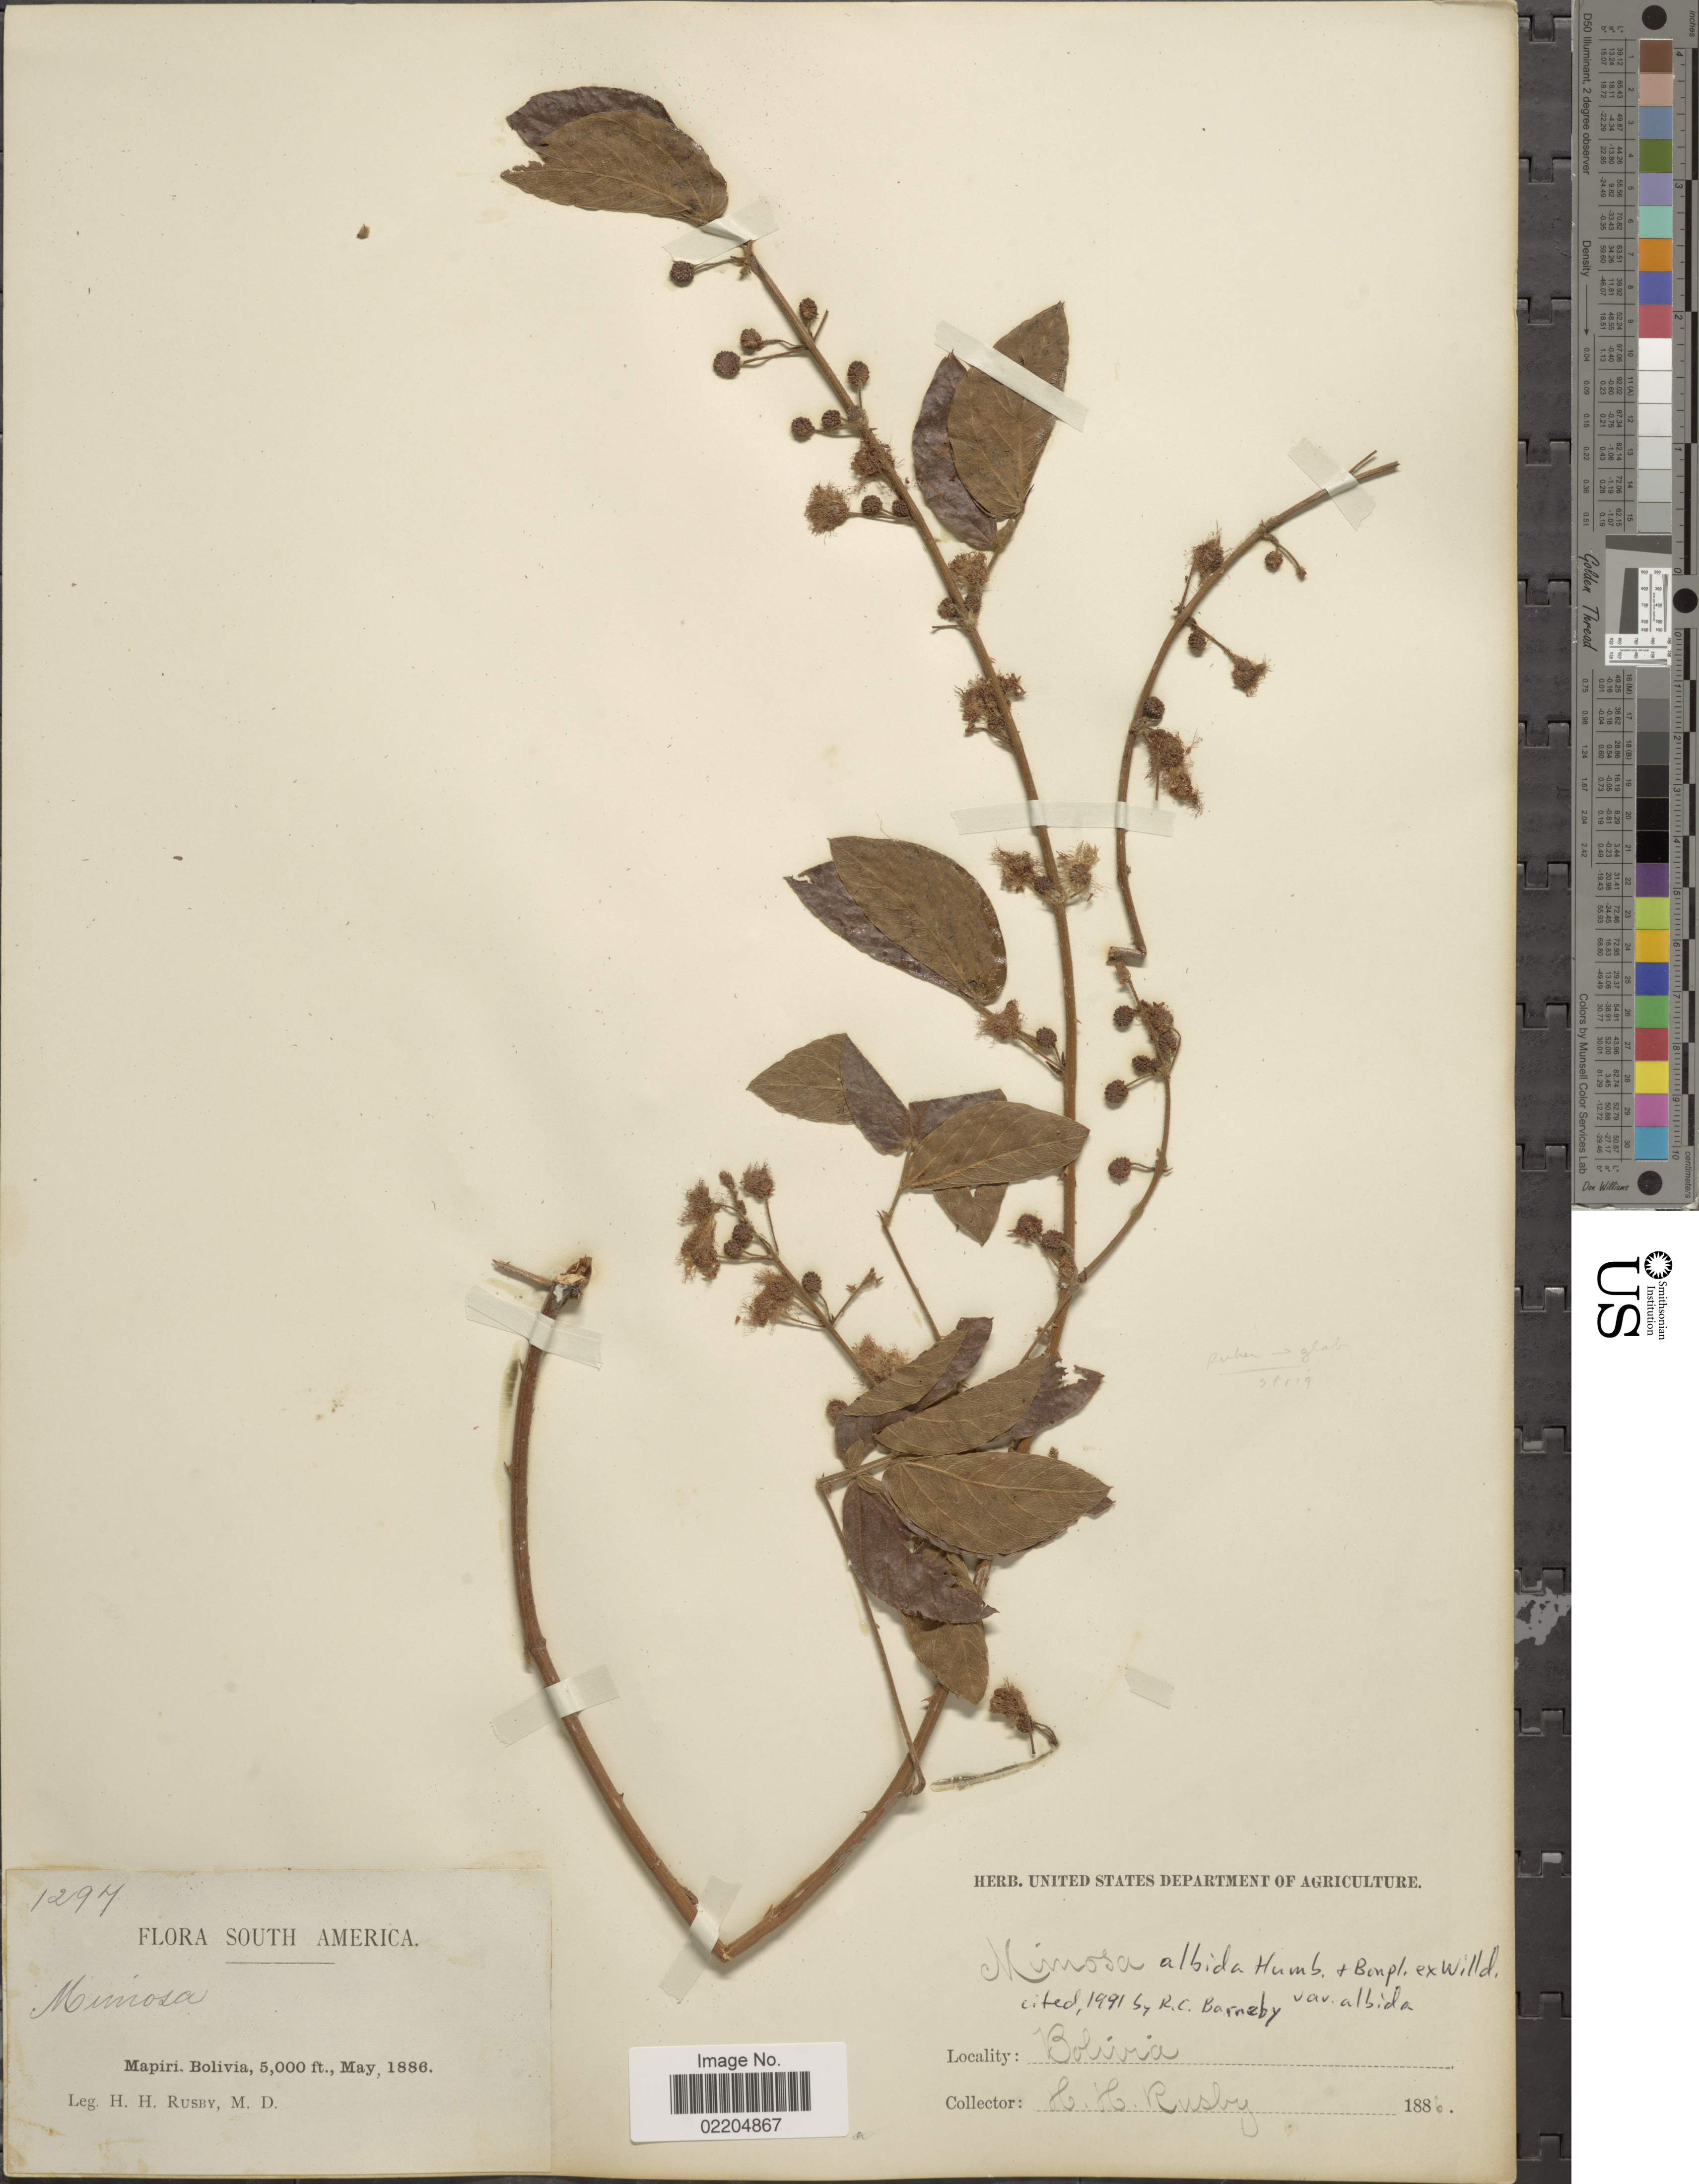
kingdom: Plantae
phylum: Tracheophyta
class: Magnoliopsida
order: Fabales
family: Fabaceae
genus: Mimosa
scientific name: Mimosa albida var. albida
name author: Humb. & Bonpl. ex Willd.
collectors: H. H. Rusby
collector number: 1297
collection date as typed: May, 1886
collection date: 1886-05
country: Bolivia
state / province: La Páz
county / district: Larecaja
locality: Mapiri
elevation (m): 1524